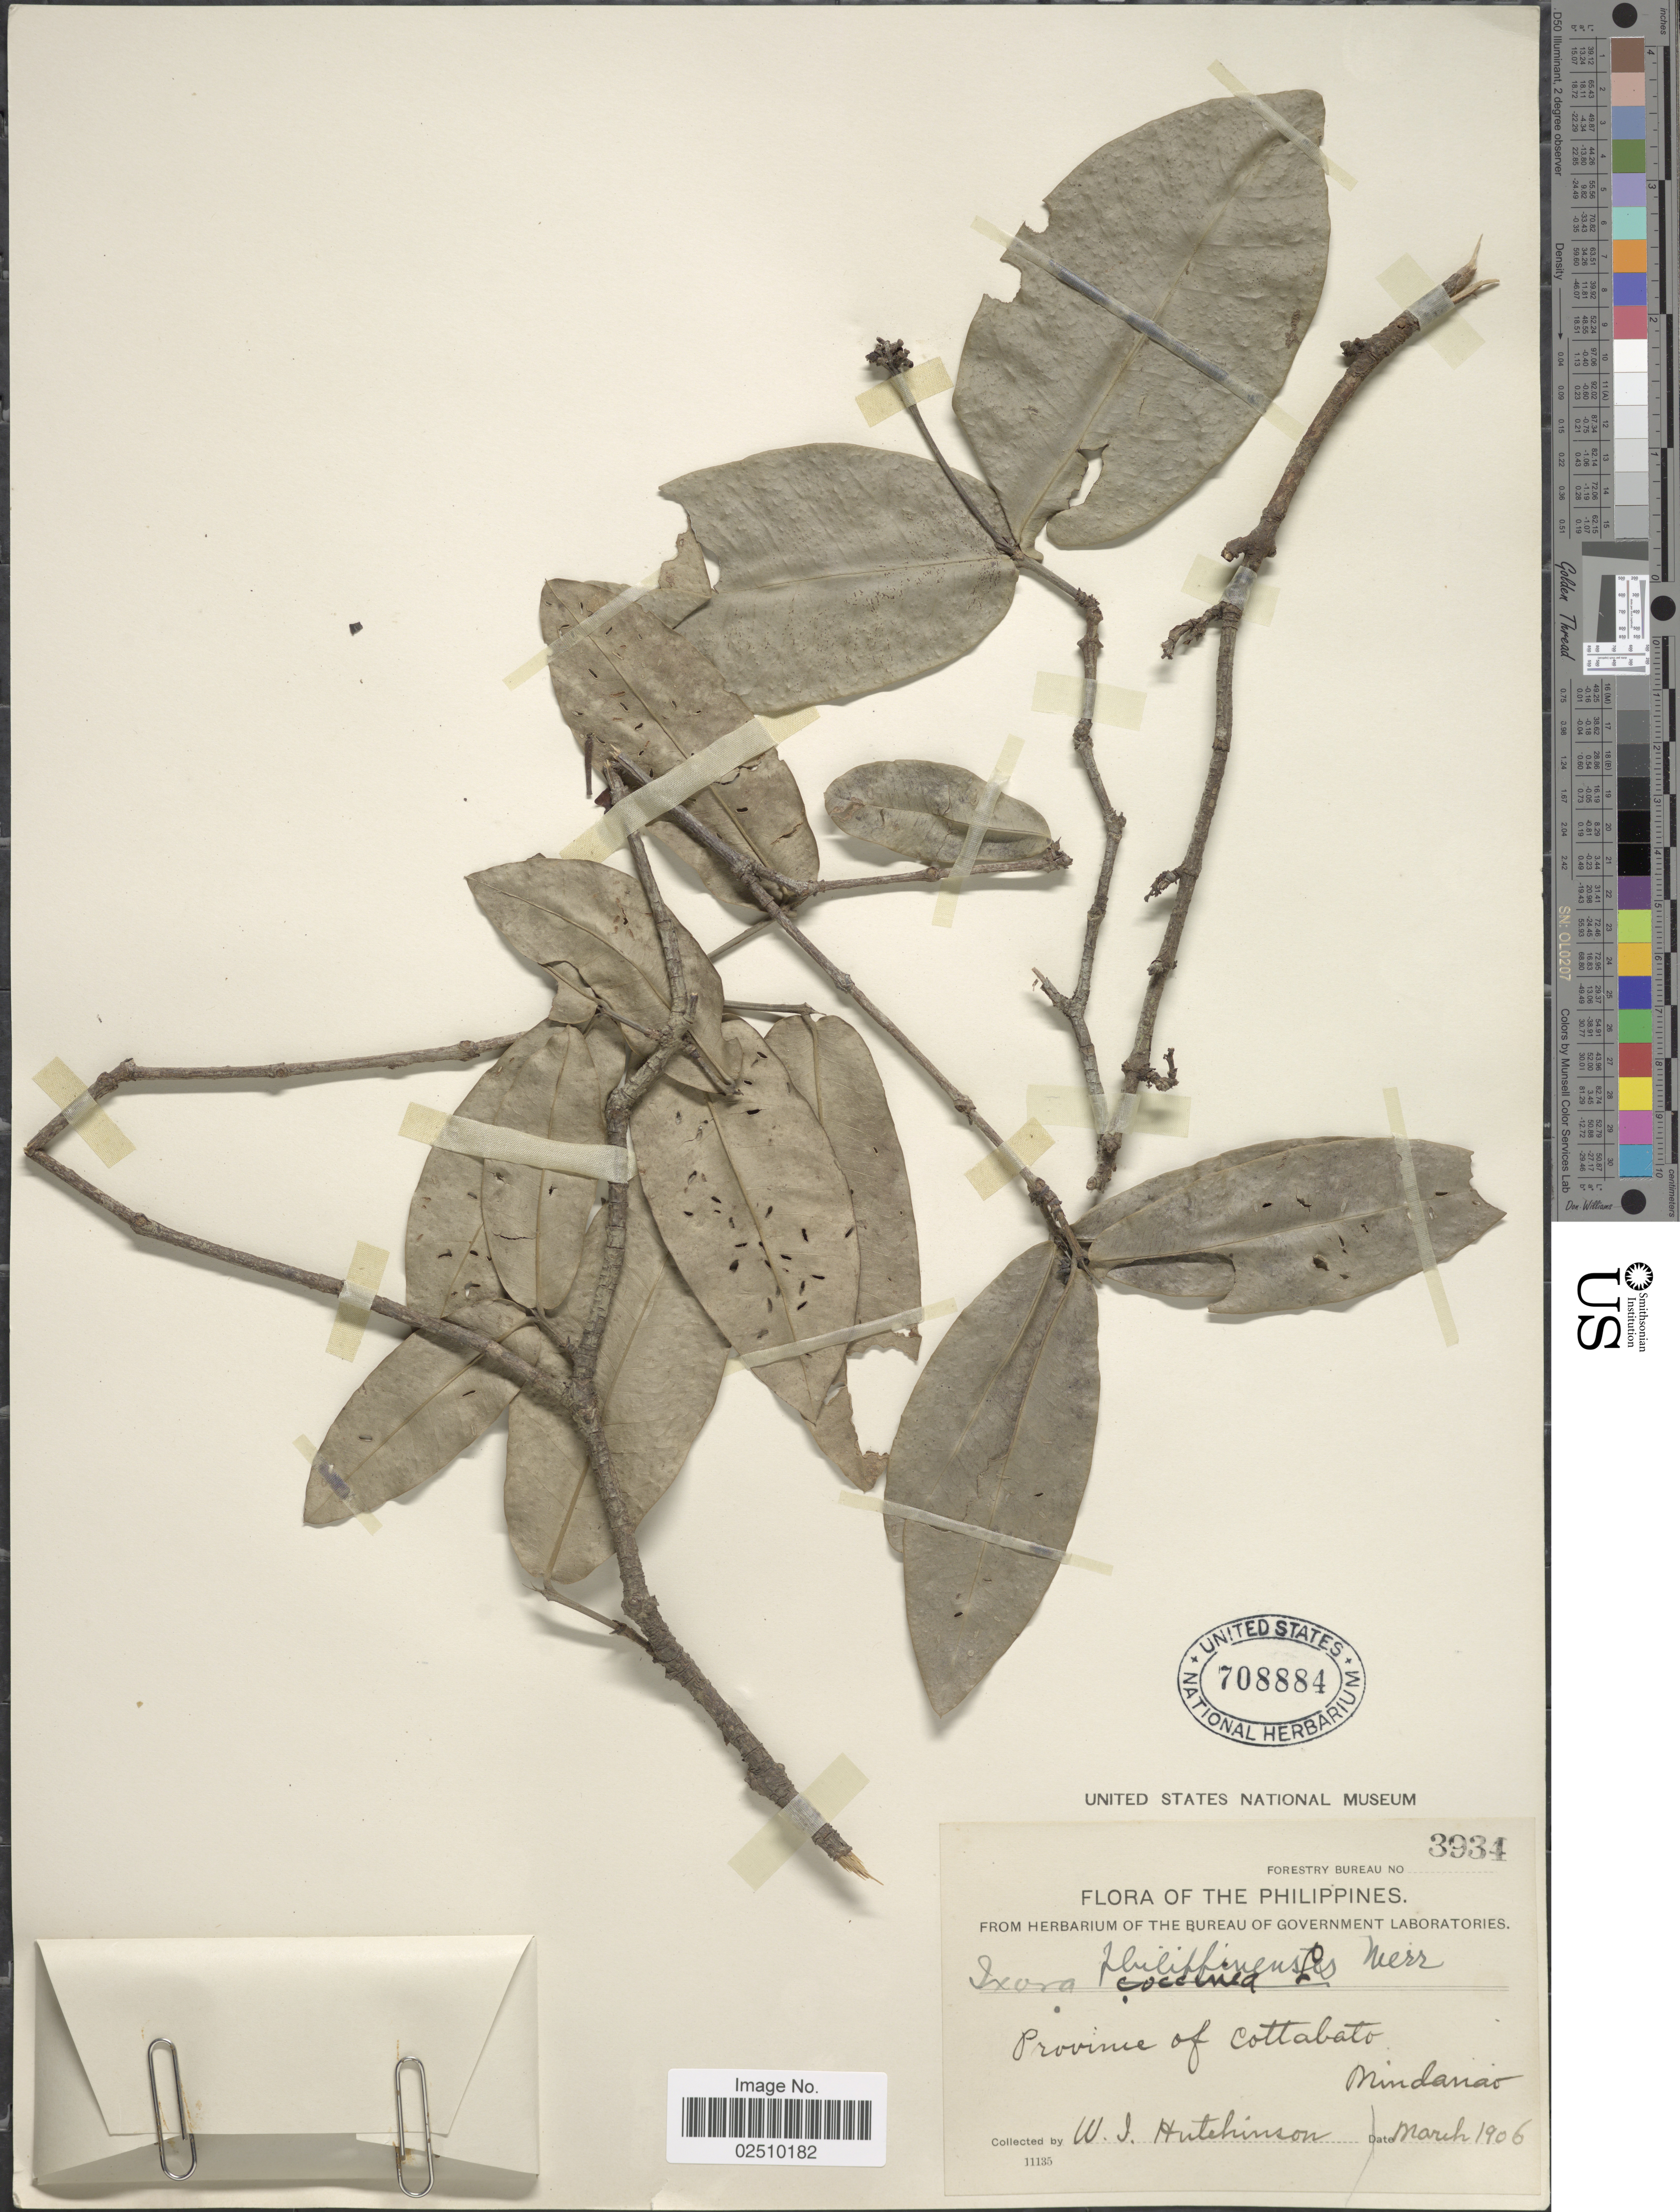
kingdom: Plantae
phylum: Tracheophyta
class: Magnoliopsida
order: Gentianales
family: Rubiaceae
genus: Ixora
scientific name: Ixora philippinensis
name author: Merr.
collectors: W. I. Hutchinson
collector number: Forestry Bureau 3934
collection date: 1906-03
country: Philippines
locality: Province of Cottabato, Mindanao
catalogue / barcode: US 708884